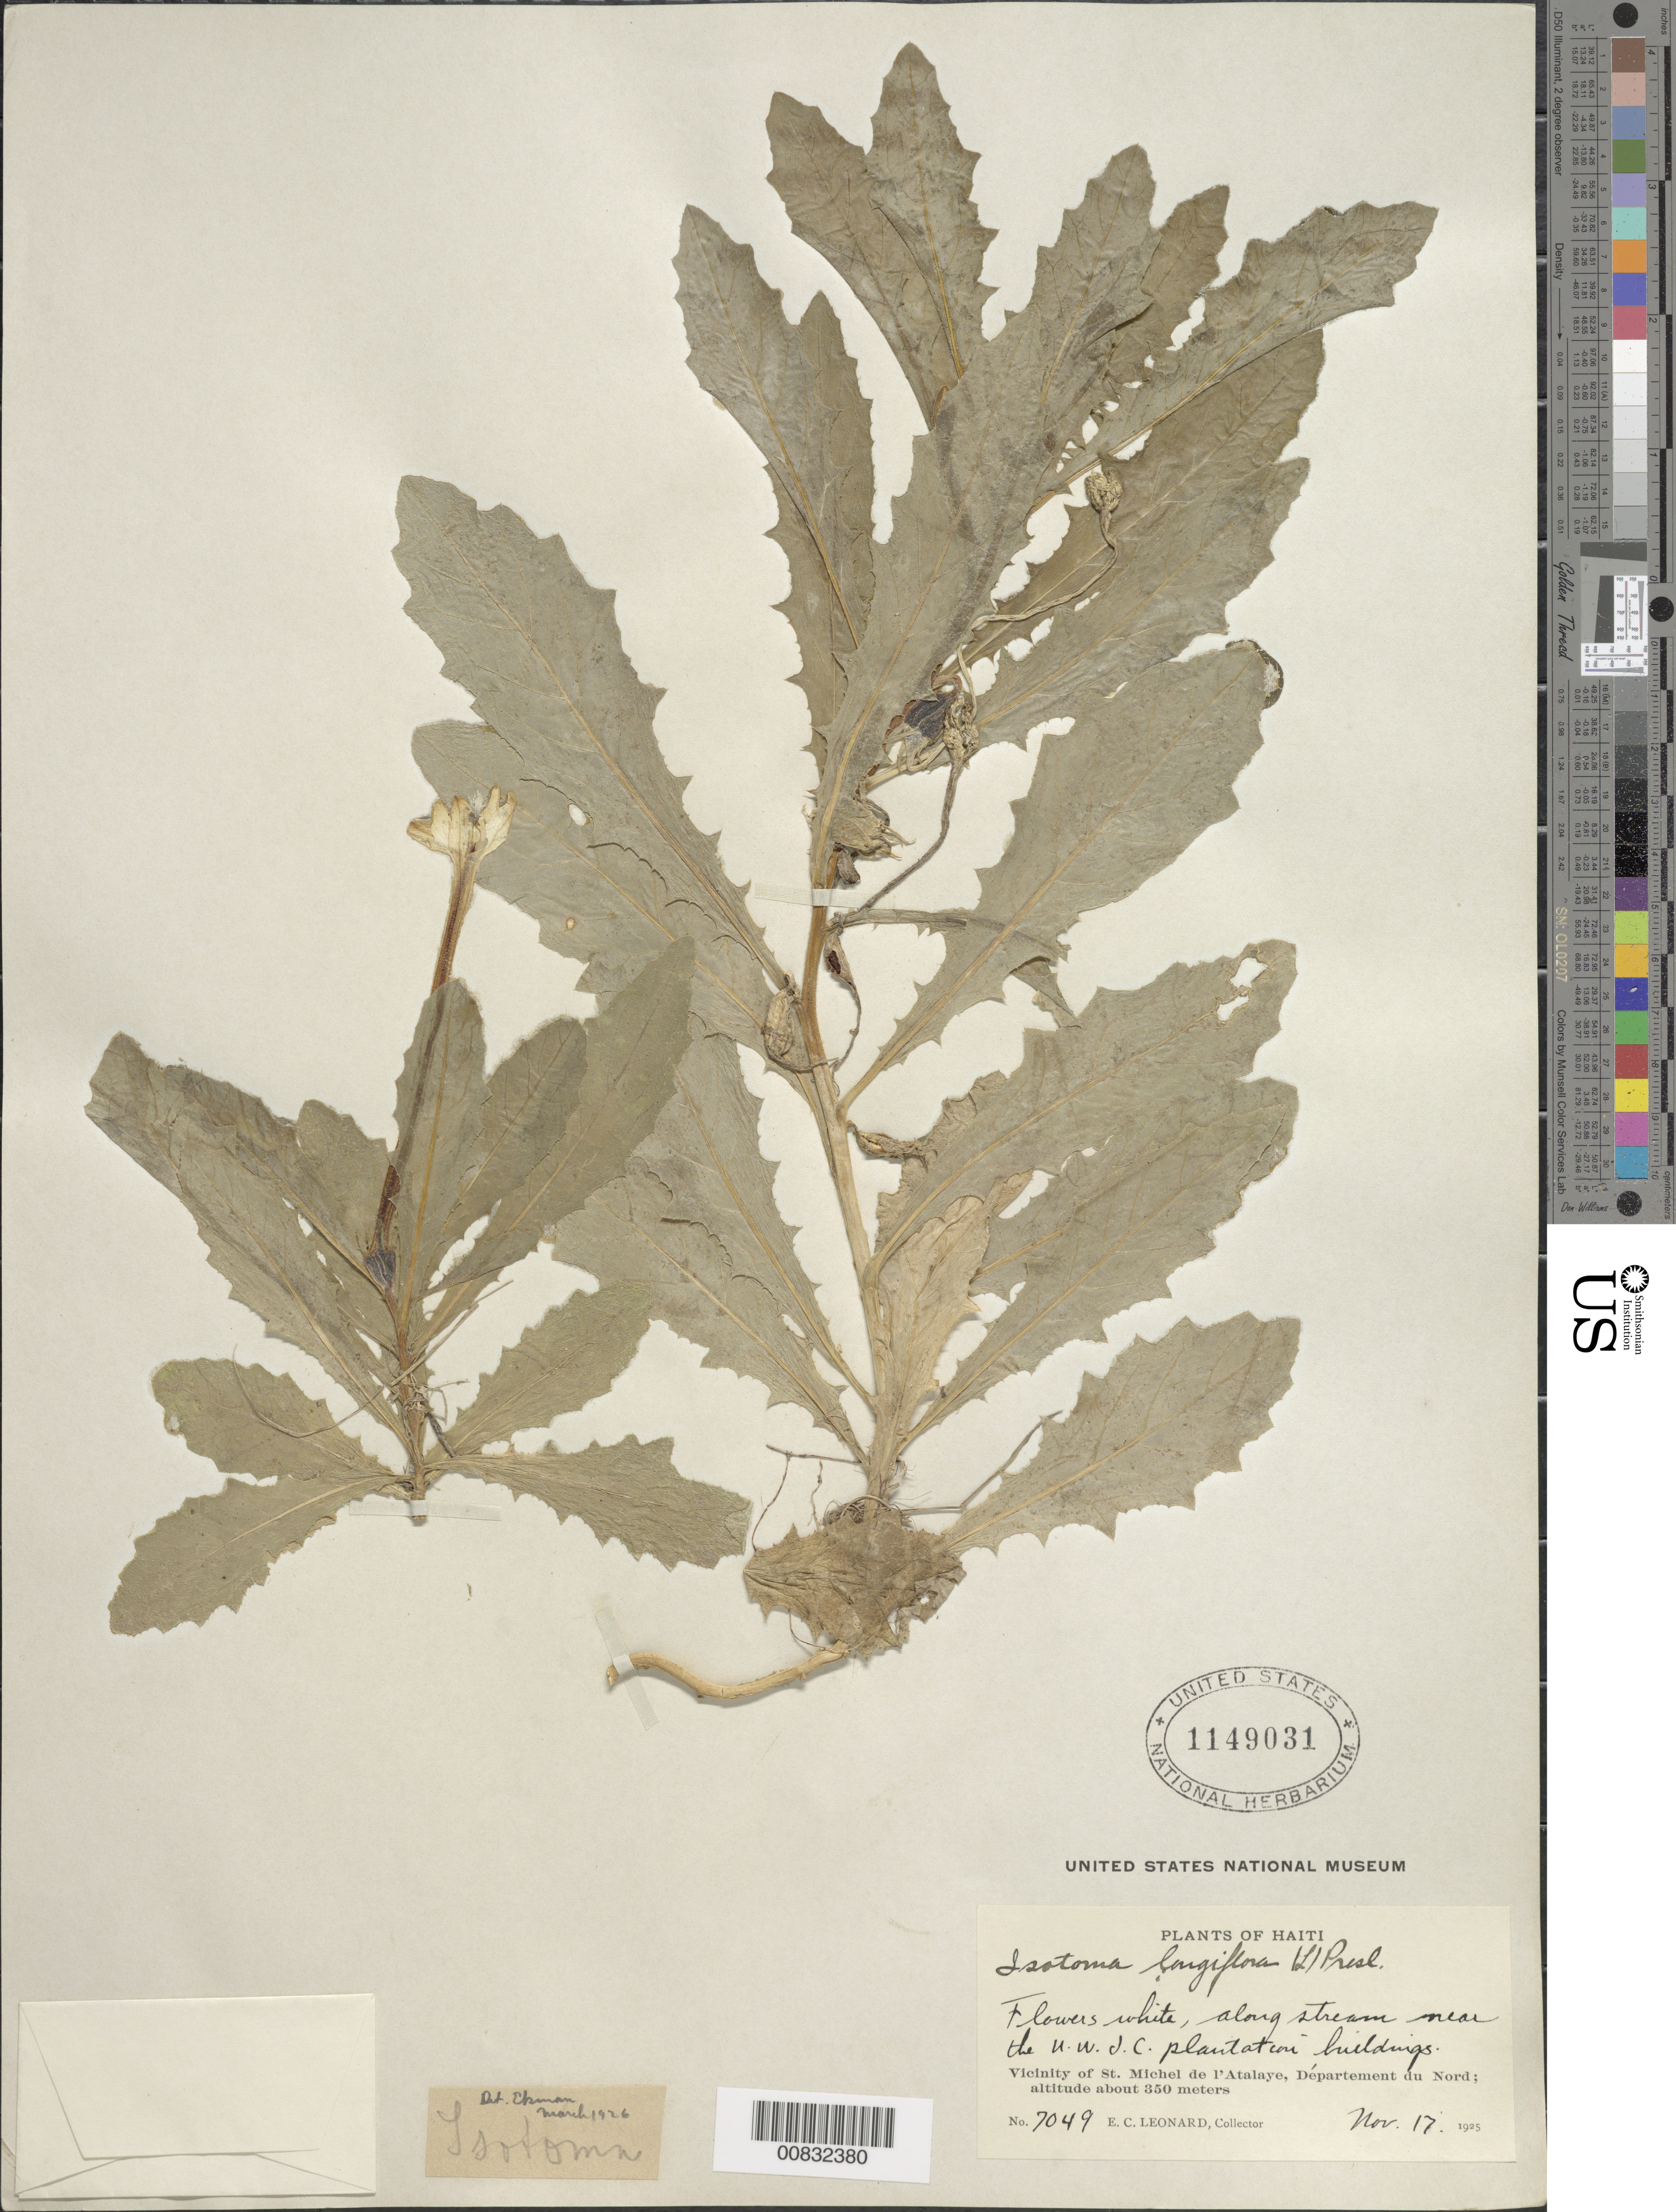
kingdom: Plantae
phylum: Tracheophyta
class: Magnoliopsida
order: Asterales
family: Campanulaceae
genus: Isotoma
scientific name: Isotoma longiflora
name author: (L.) C. Presl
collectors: E. C. Leonard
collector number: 7049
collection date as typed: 17 Nov 1925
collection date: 1925-11-17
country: Haiti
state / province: Artibonite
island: Hispaniola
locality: Vicinity of St. Michel de l'Atalaye, near the UWIC Plantation buildings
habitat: Along stream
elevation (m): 350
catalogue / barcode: US 1149031